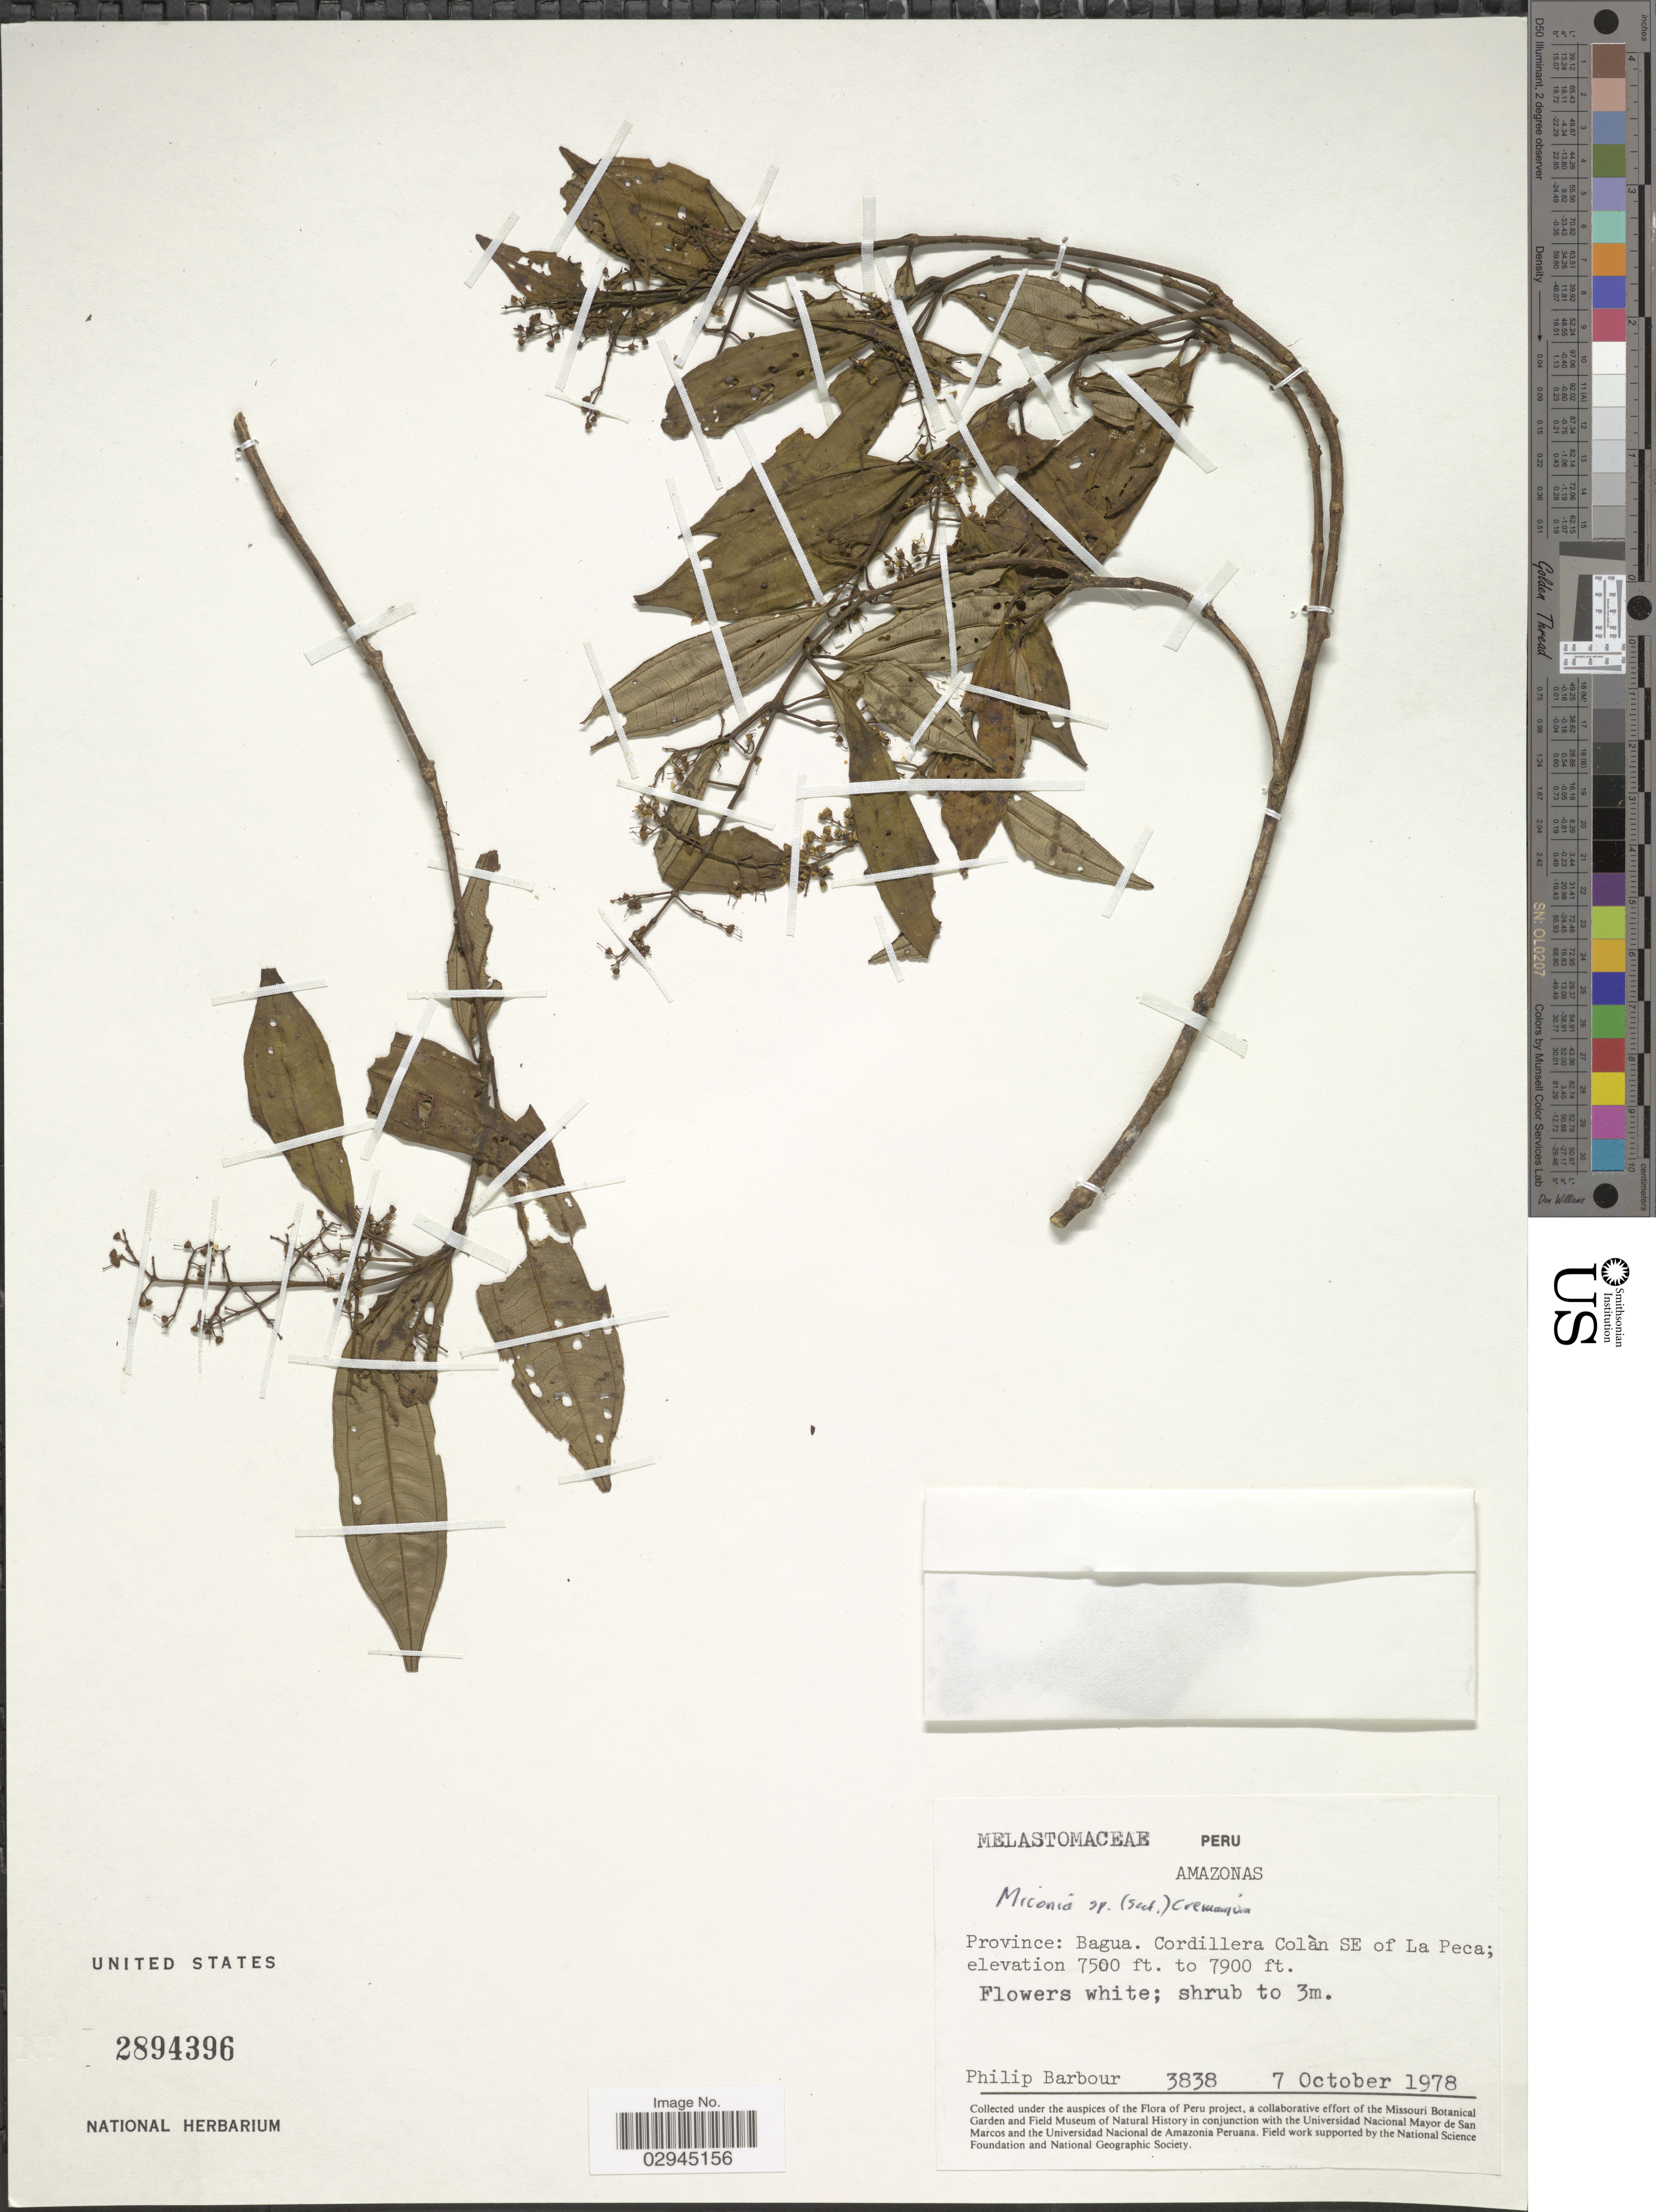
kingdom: Plantae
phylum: Tracheophyta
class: Magnoliopsida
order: Myrtales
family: Melastomataceae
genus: Miconia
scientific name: Miconia sp.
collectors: P. Barbour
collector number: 3838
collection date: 1978-10-07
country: Peru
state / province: Amazonas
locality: Province: Bagua. Cordillera Colán SE of La Peca.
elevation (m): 2286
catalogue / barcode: US 2894396